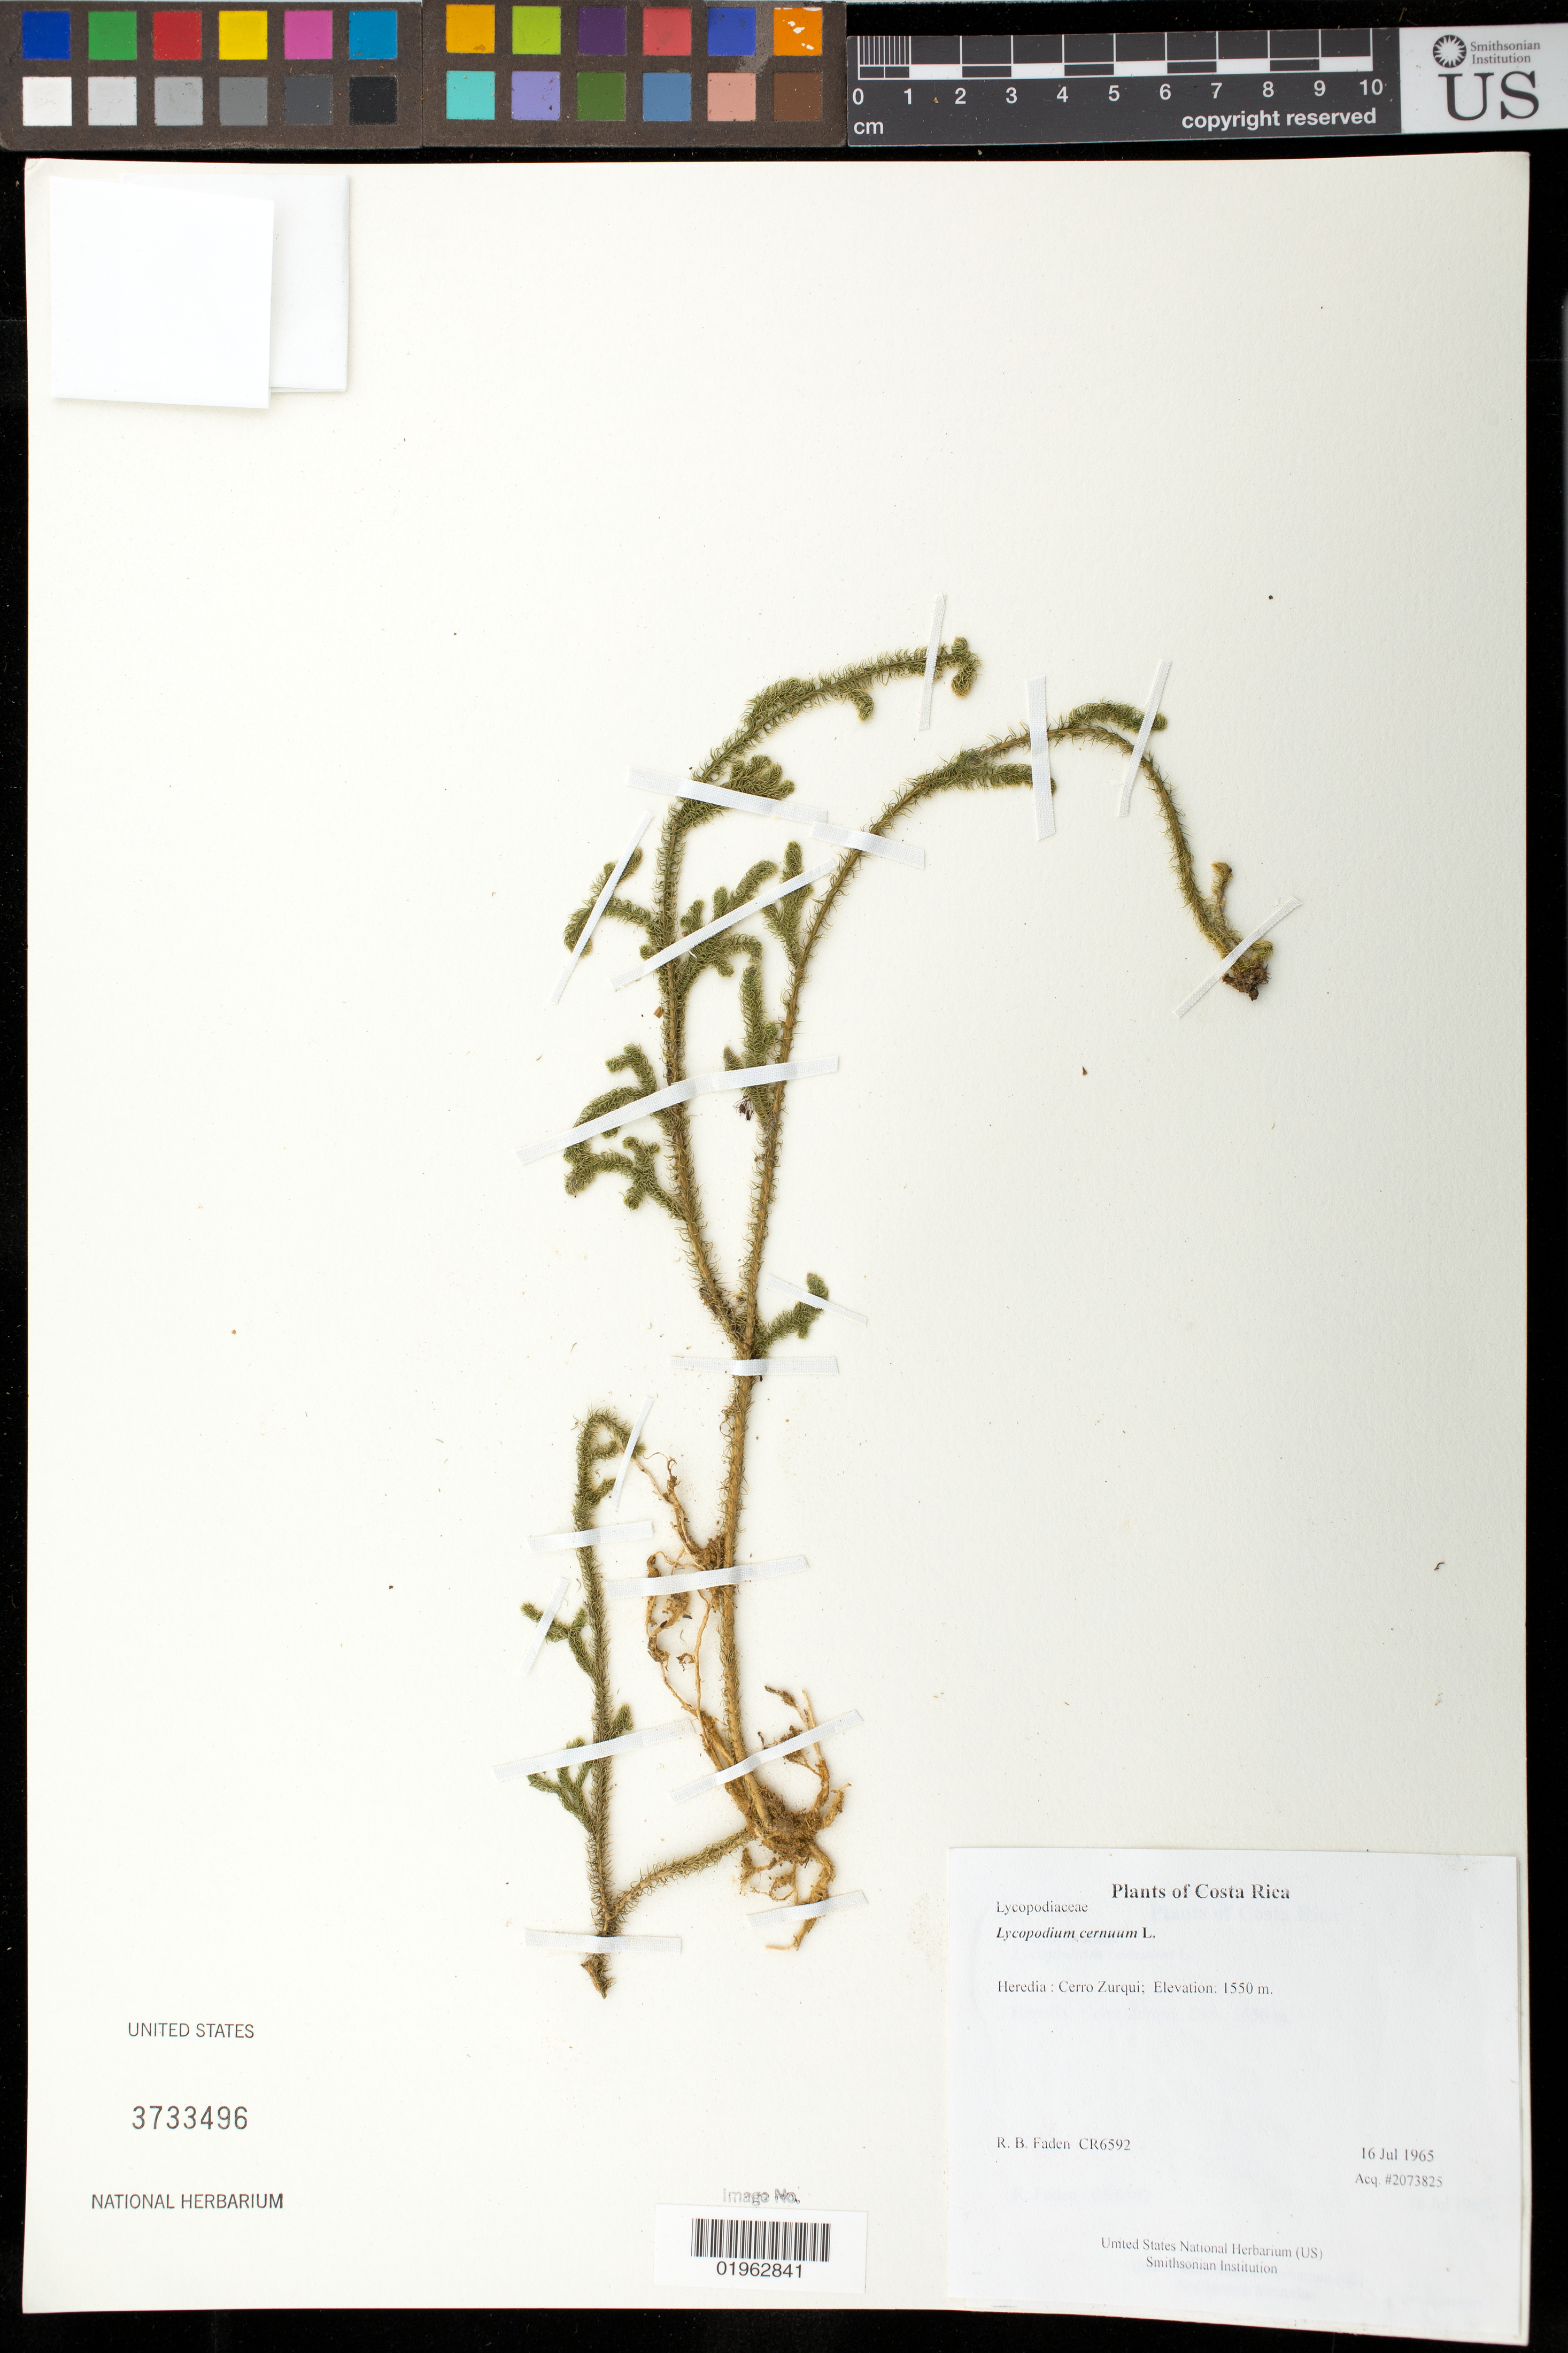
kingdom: Plantae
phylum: Tracheophyta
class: Lycopodiopsida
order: Lycopodiales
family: Lycopodiaceae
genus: Palhinhaea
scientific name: Palhinhaea cernua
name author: (L.) Vasc. & Franco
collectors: R. B. Faden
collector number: CR6592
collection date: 1965-07-16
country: Costa Rica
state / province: Heredia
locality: Cerro Zurqui.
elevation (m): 1550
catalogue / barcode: US 3733496